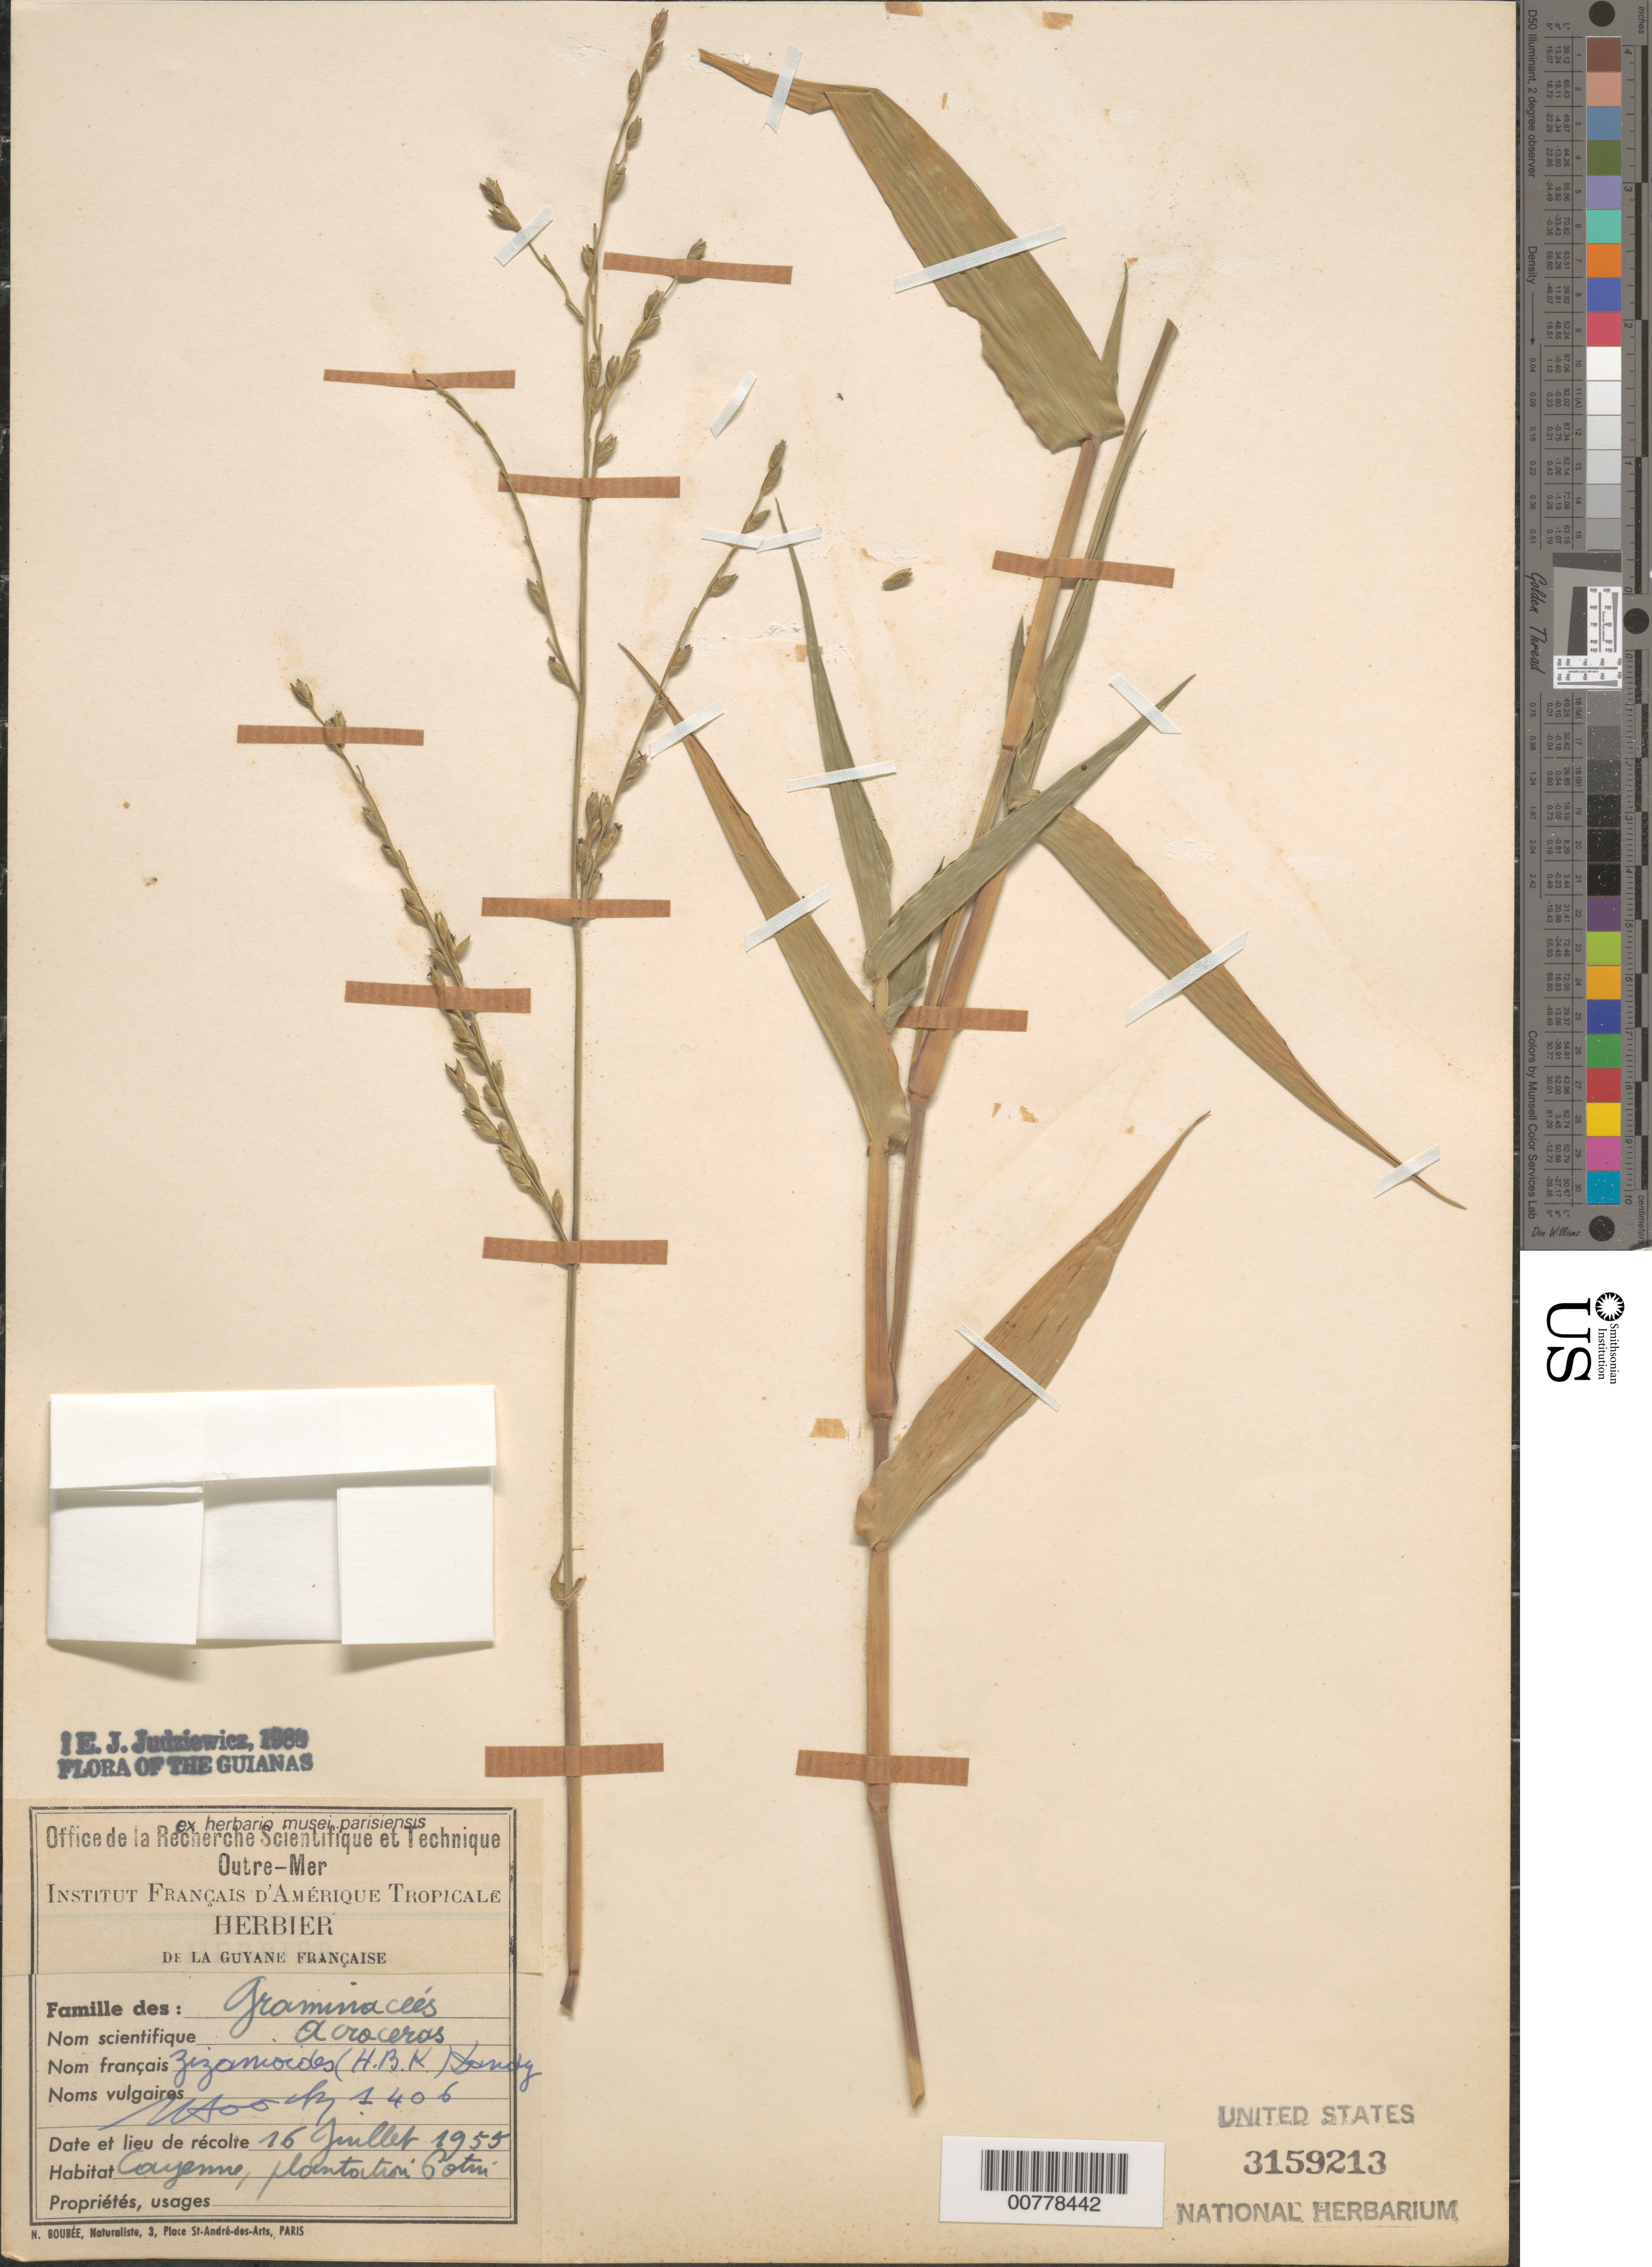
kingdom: Plantae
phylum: Tracheophyta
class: Liliopsida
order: Poales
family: Poaceae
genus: Acroceras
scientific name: Acroceras zizanioides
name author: (Kunth) Dandy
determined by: Judziewicz, E. J.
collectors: J. Hoock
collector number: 1406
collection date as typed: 16-Jul-55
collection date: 1955-07-16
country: French Guiana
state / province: Cayenne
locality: Plantation Potui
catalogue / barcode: US 3159213